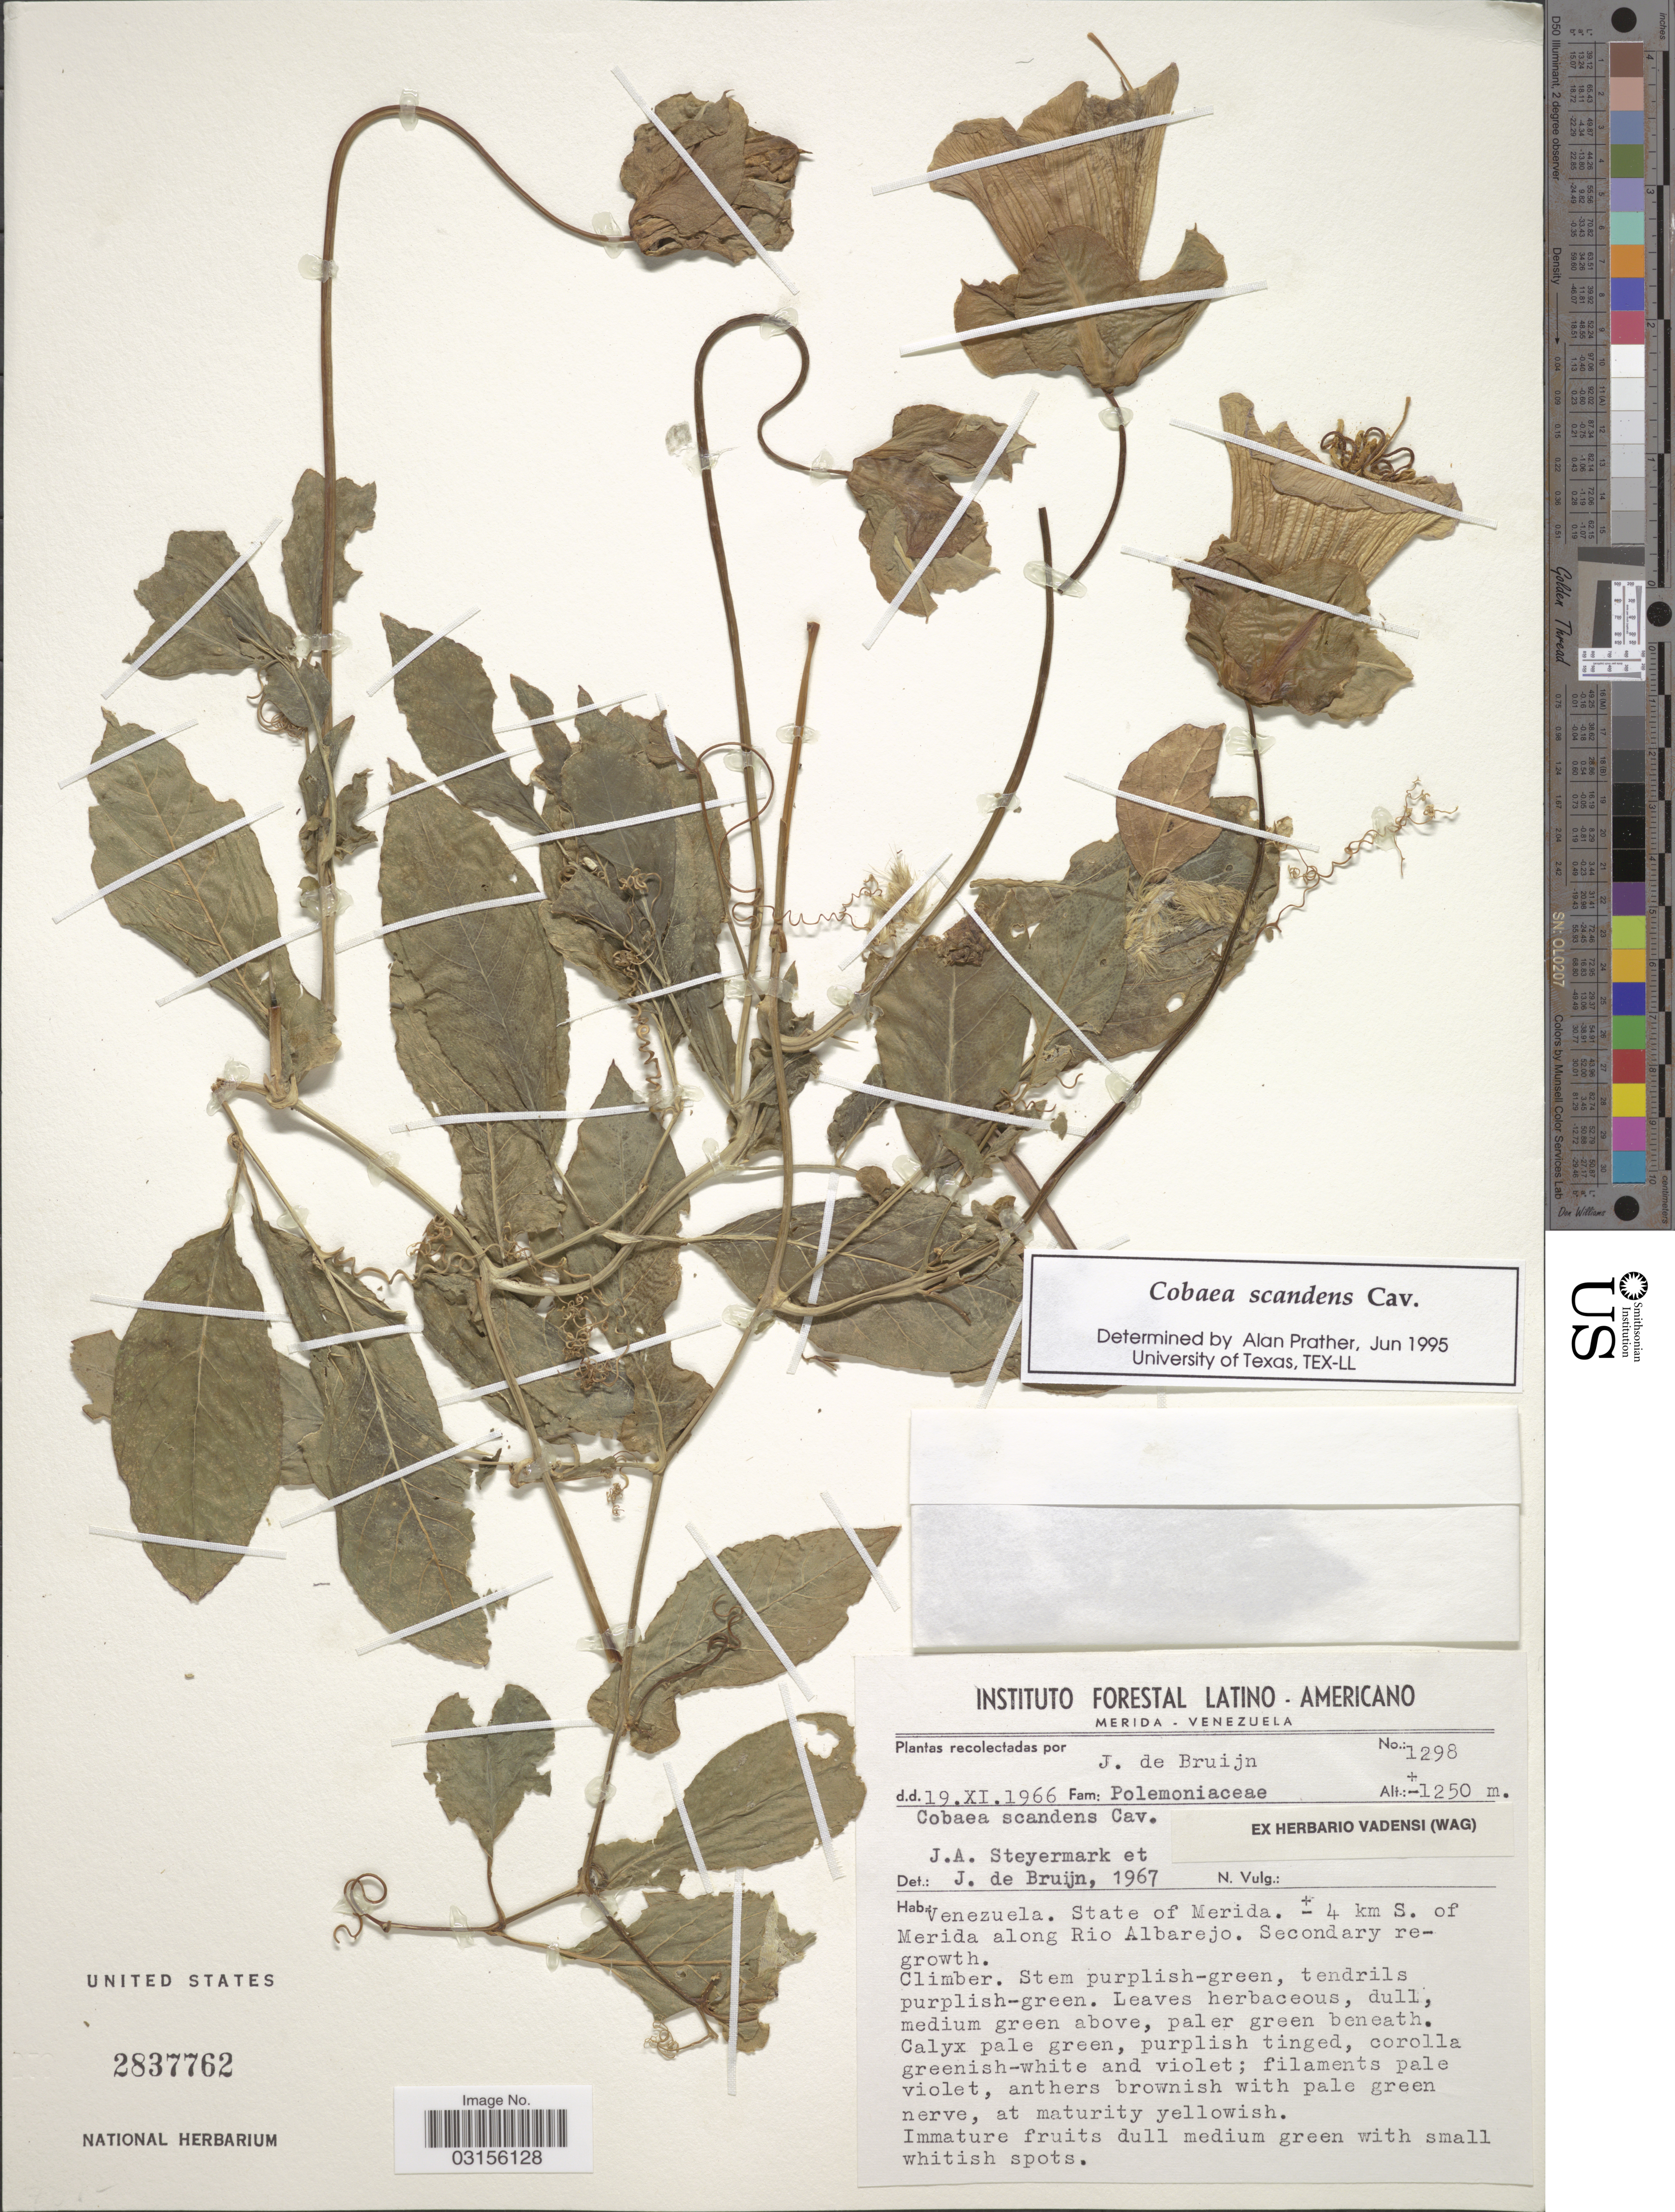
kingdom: Plantae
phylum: Tracheophyta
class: Magnoliopsida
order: Ericales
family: Polemoniaceae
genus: Cobaea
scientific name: Cobaea scandens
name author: Cav.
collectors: J. Bruijn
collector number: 1298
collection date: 1966-11-19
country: Venezuela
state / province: Mérida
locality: ± 4 km S. of Merida along Rio Albarejo.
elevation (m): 1250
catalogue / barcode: US 2837762